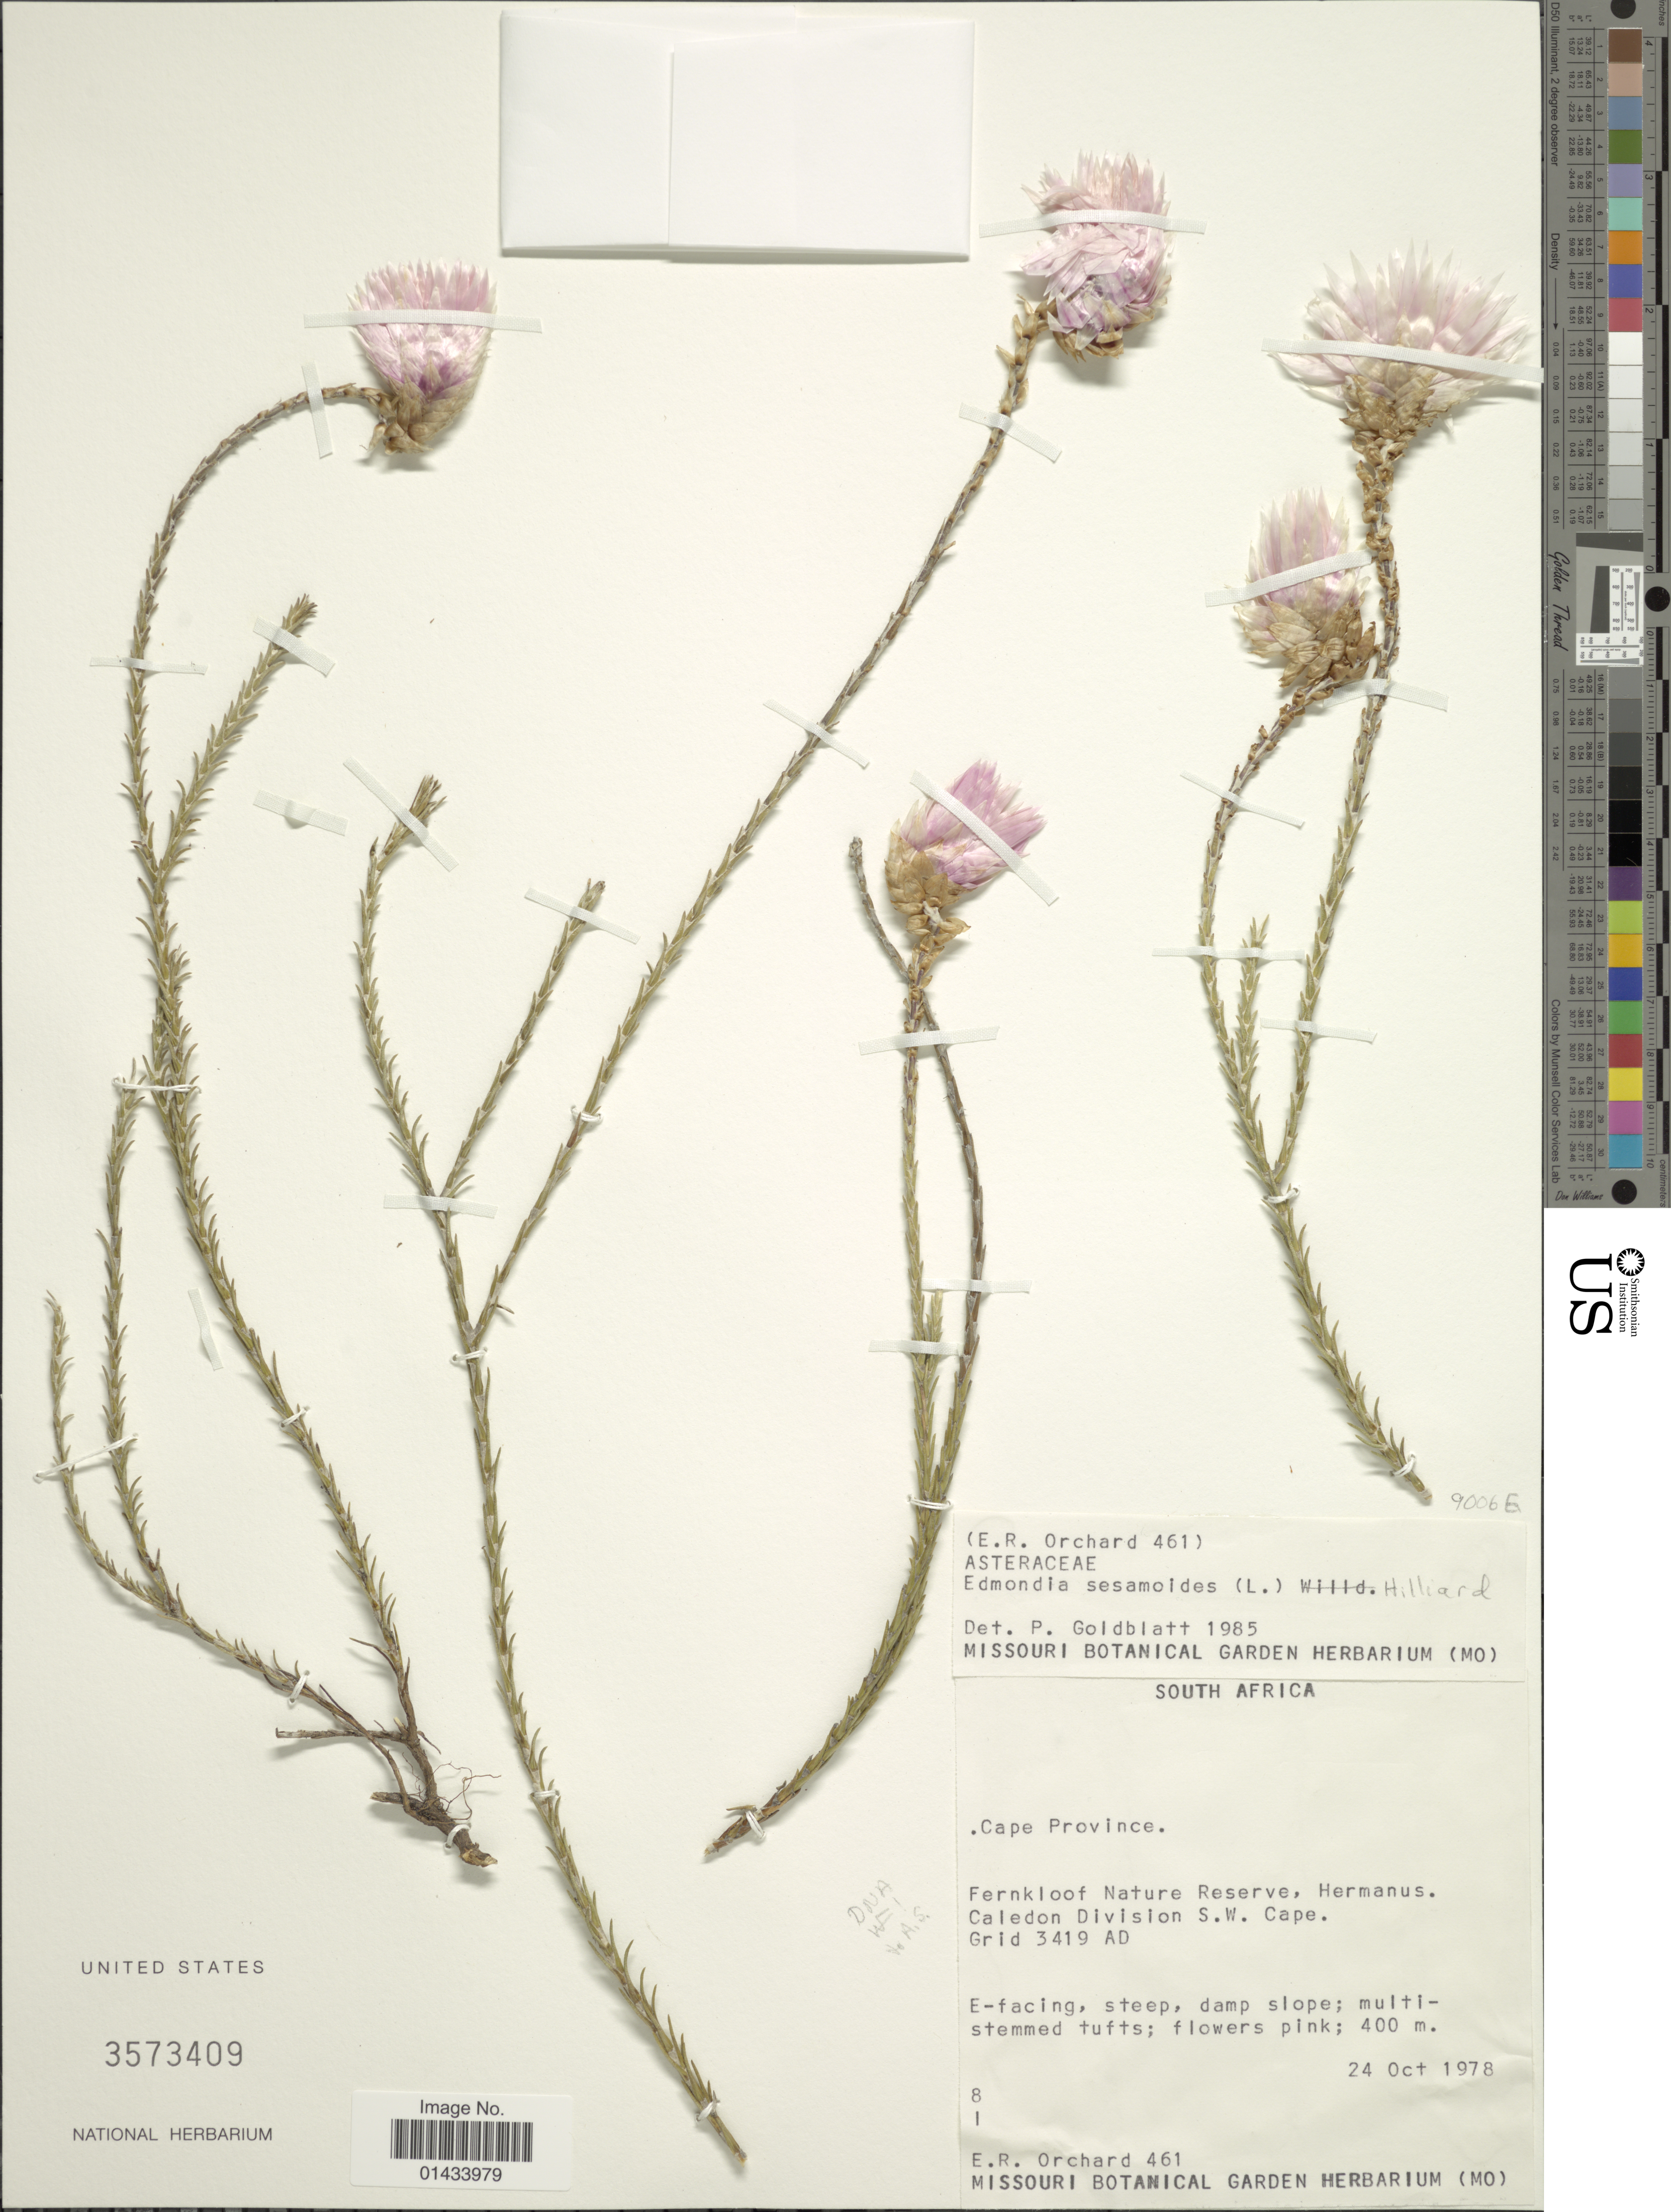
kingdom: Plantae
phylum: Tracheophyta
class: Magnoliopsida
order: Asterales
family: Asteraceae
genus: Edmondia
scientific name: Edmondia sesamoides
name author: (L.) Hilliard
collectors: E. Orchard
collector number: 461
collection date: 1978-10-24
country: South Africa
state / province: Western Cape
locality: Fernkloof Nature Reserve, Caledon Division S.W. Cape, Grid 3419 AD, E-facing, damp slope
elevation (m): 400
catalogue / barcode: US 3573409